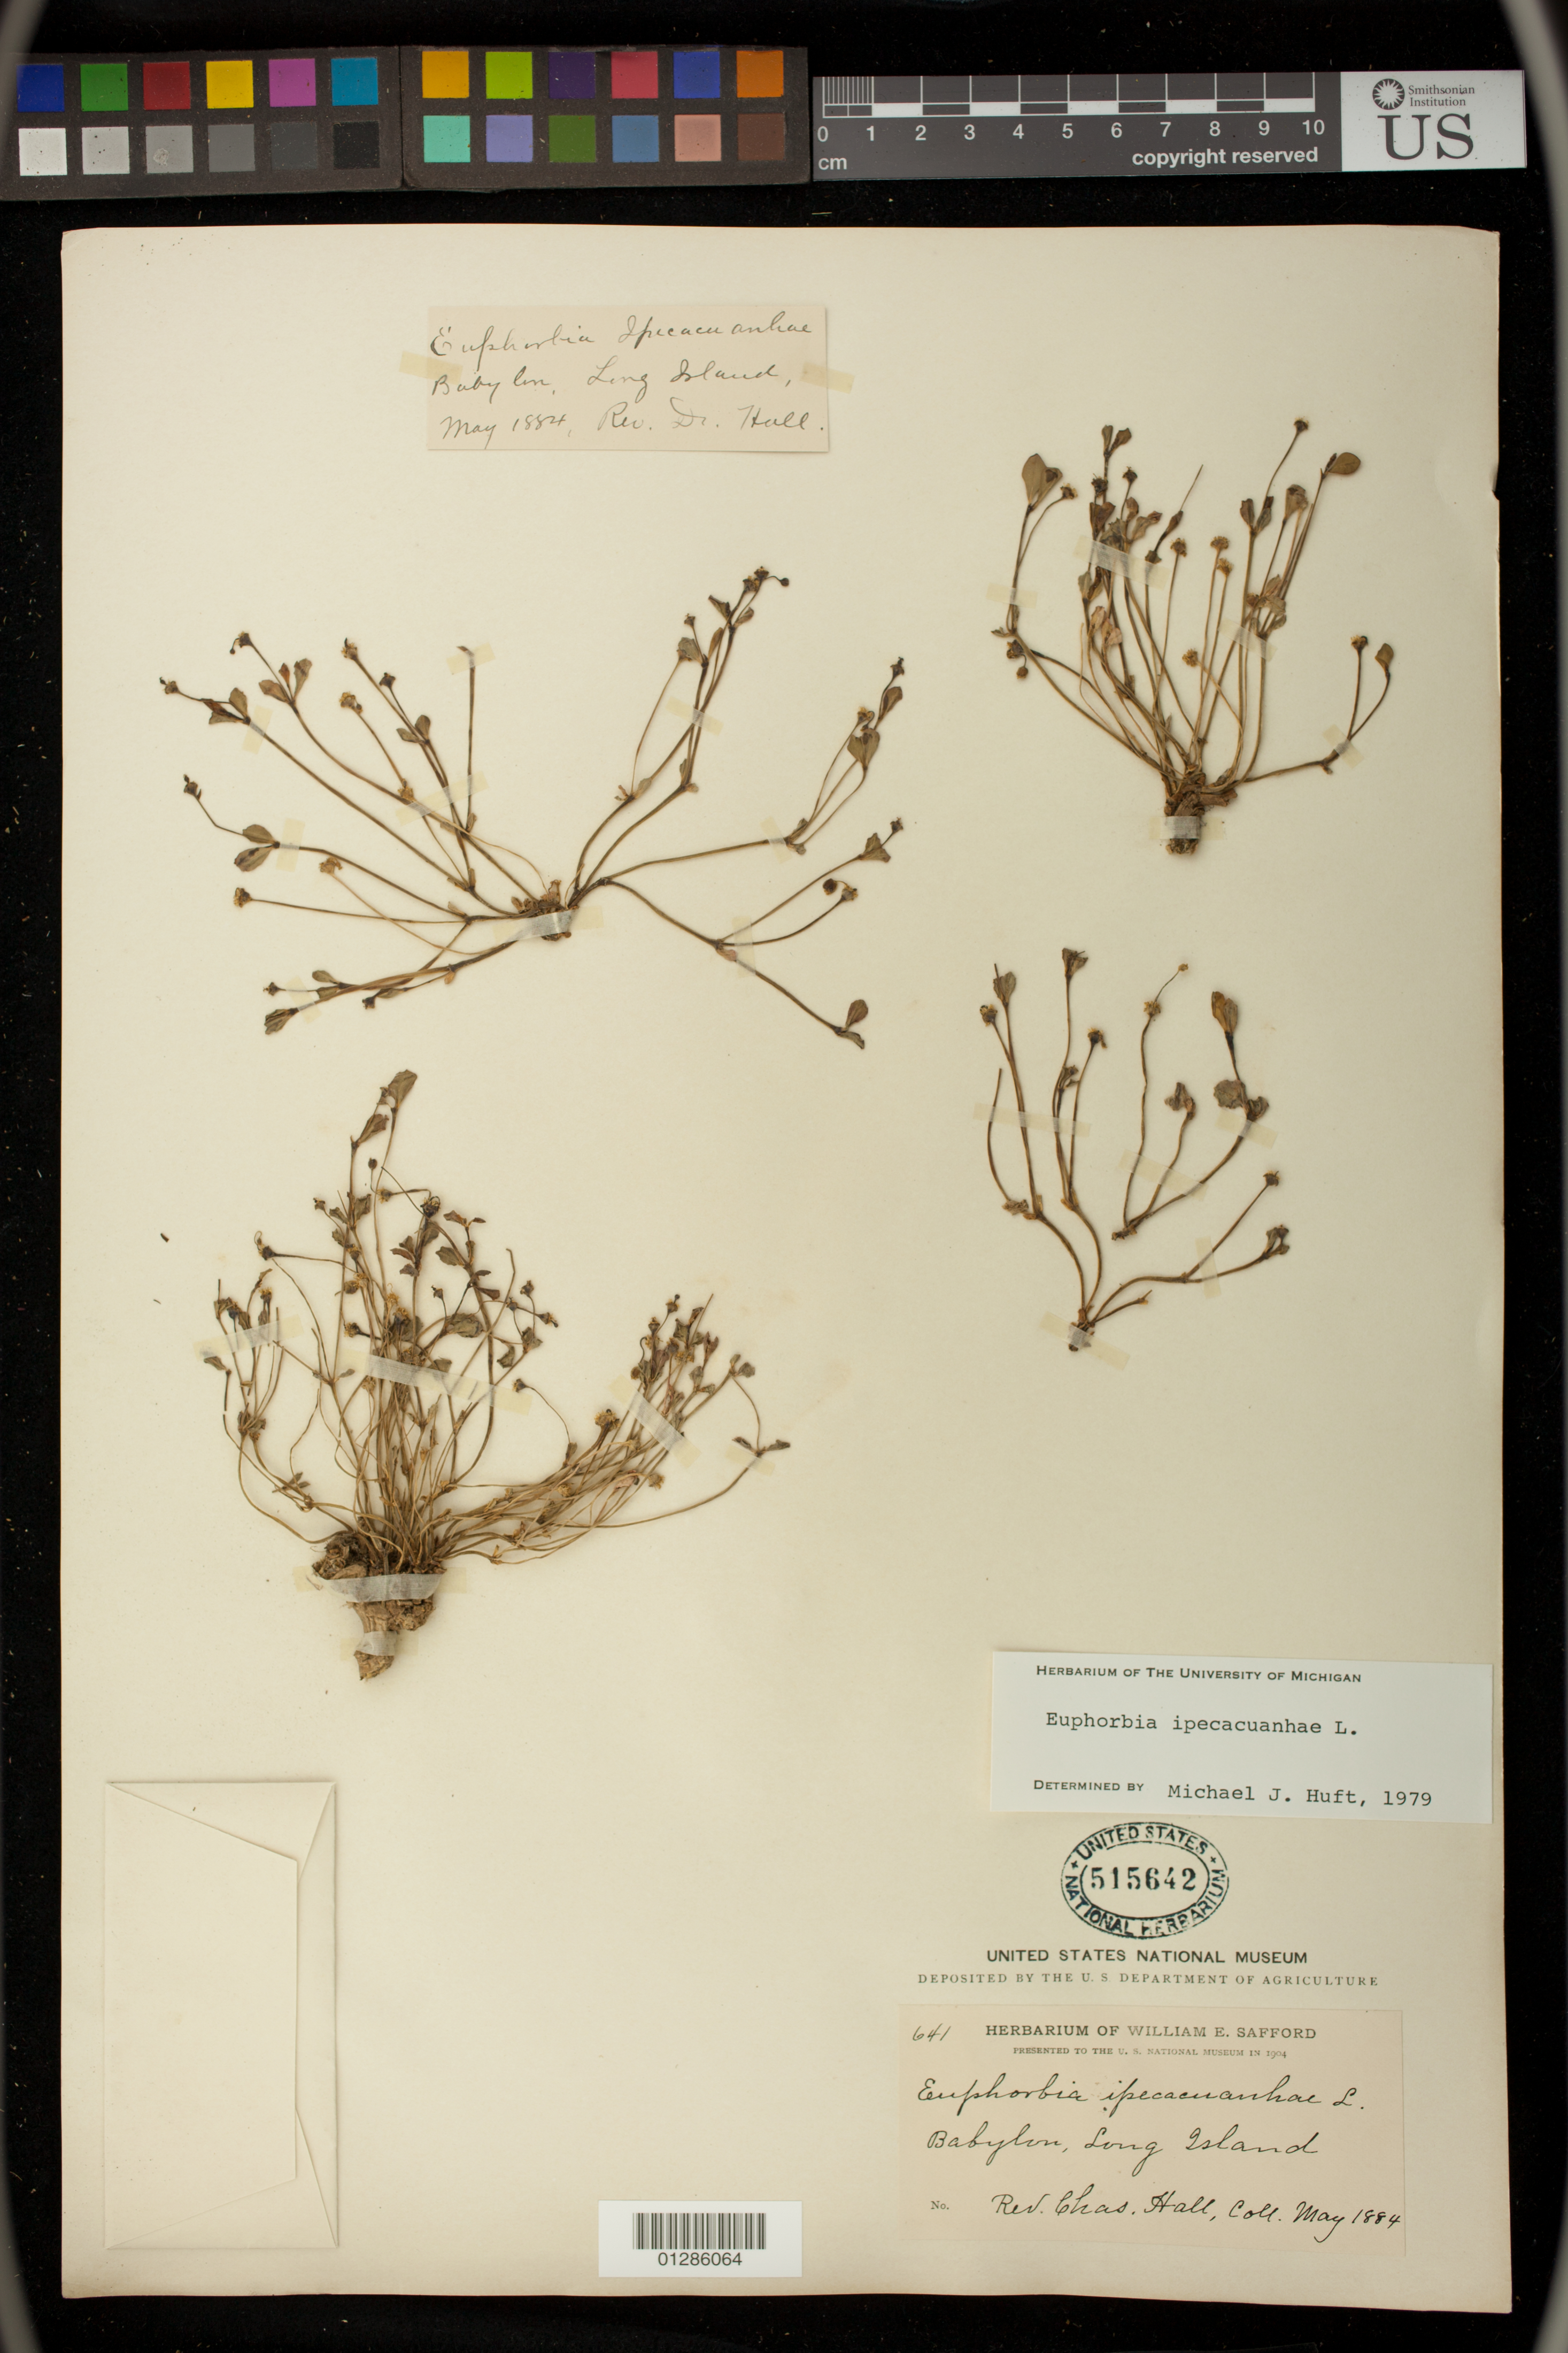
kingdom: Plantae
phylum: Tracheophyta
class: Magnoliopsida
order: Malpighiales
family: Euphorbiaceae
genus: Euphorbia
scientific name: Euphorbia ipecacuanhae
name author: L.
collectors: C. Hall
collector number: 641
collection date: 1884-05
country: United States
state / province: New York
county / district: Suffolk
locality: Babylon, Long Island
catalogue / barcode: US 515642